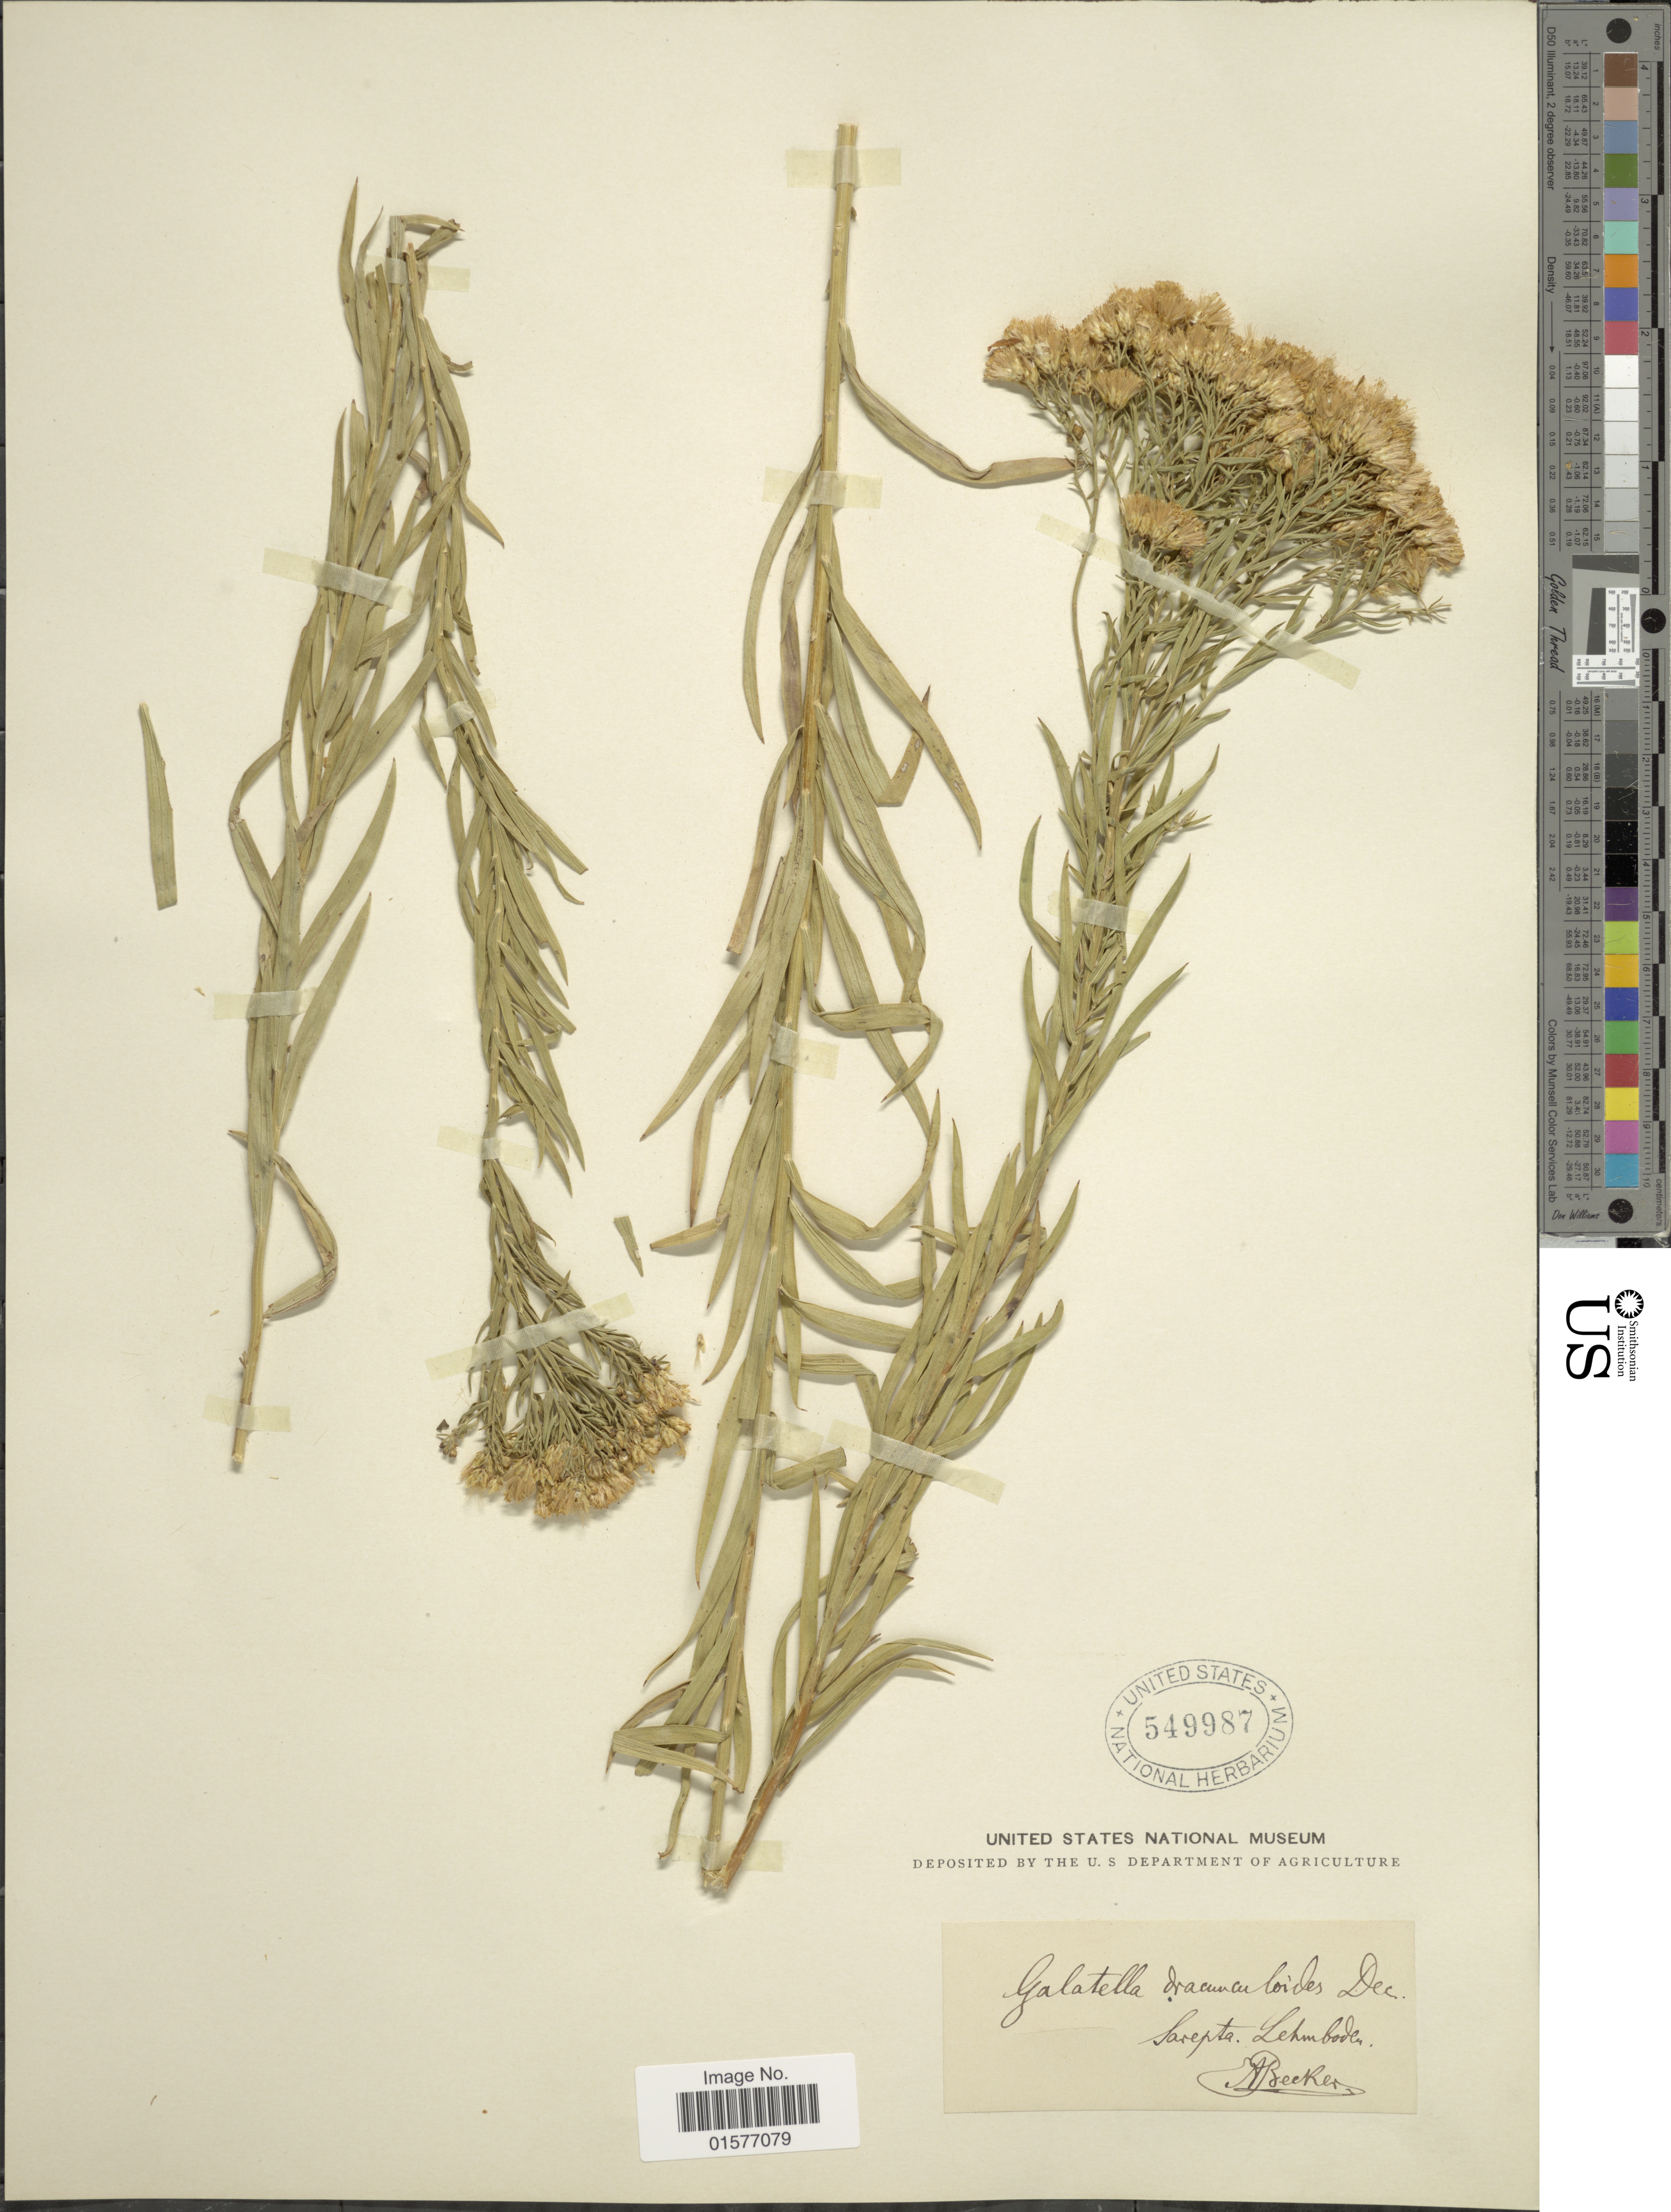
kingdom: Plantae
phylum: Tracheophyta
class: Magnoliopsida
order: Asterales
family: Asteraceae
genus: Galatella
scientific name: Galatella dracunculoides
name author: Nees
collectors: A. Becker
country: Russian Federation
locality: Sarepta, Lehmboden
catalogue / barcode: US 549987